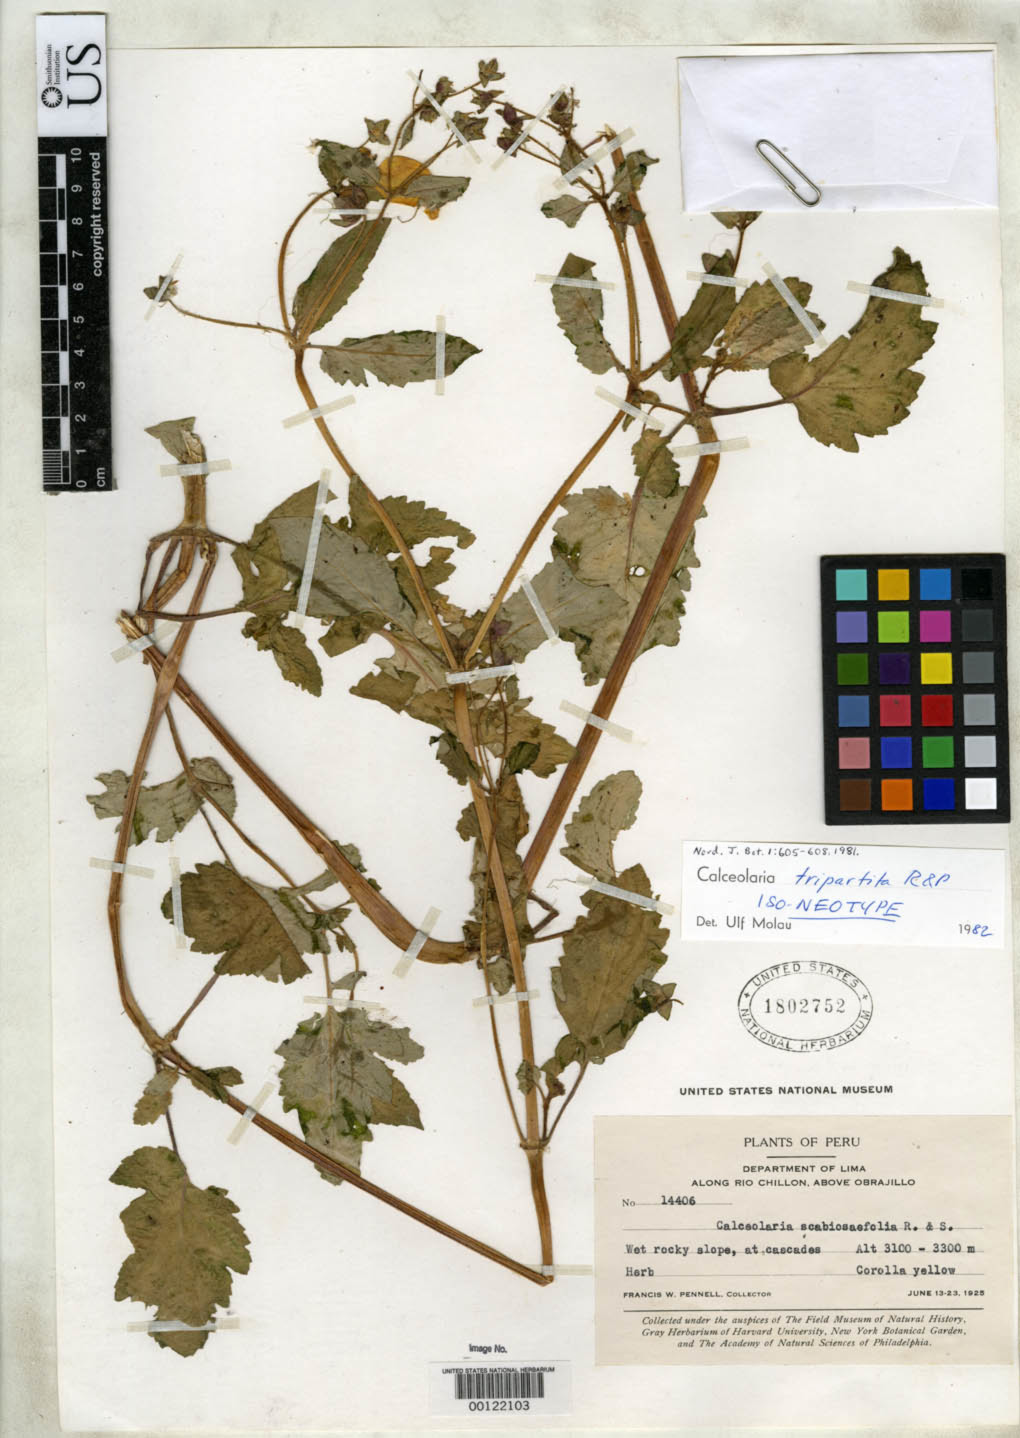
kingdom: Plantae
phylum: Tracheophyta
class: Magnoliopsida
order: Lamiales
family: Calceolariaceae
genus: Calceolaria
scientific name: Calceolaria tripartita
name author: Ruiz & Pav.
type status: Isoneotype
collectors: F. W. Pennell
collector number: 14406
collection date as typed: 13 Jun 1925 to 23 Jun 1925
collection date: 1925-06-13/1925-06-23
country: Peru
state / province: Lima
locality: Along Rio Chillon, above Obrajillo.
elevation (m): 3100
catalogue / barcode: US 1802752